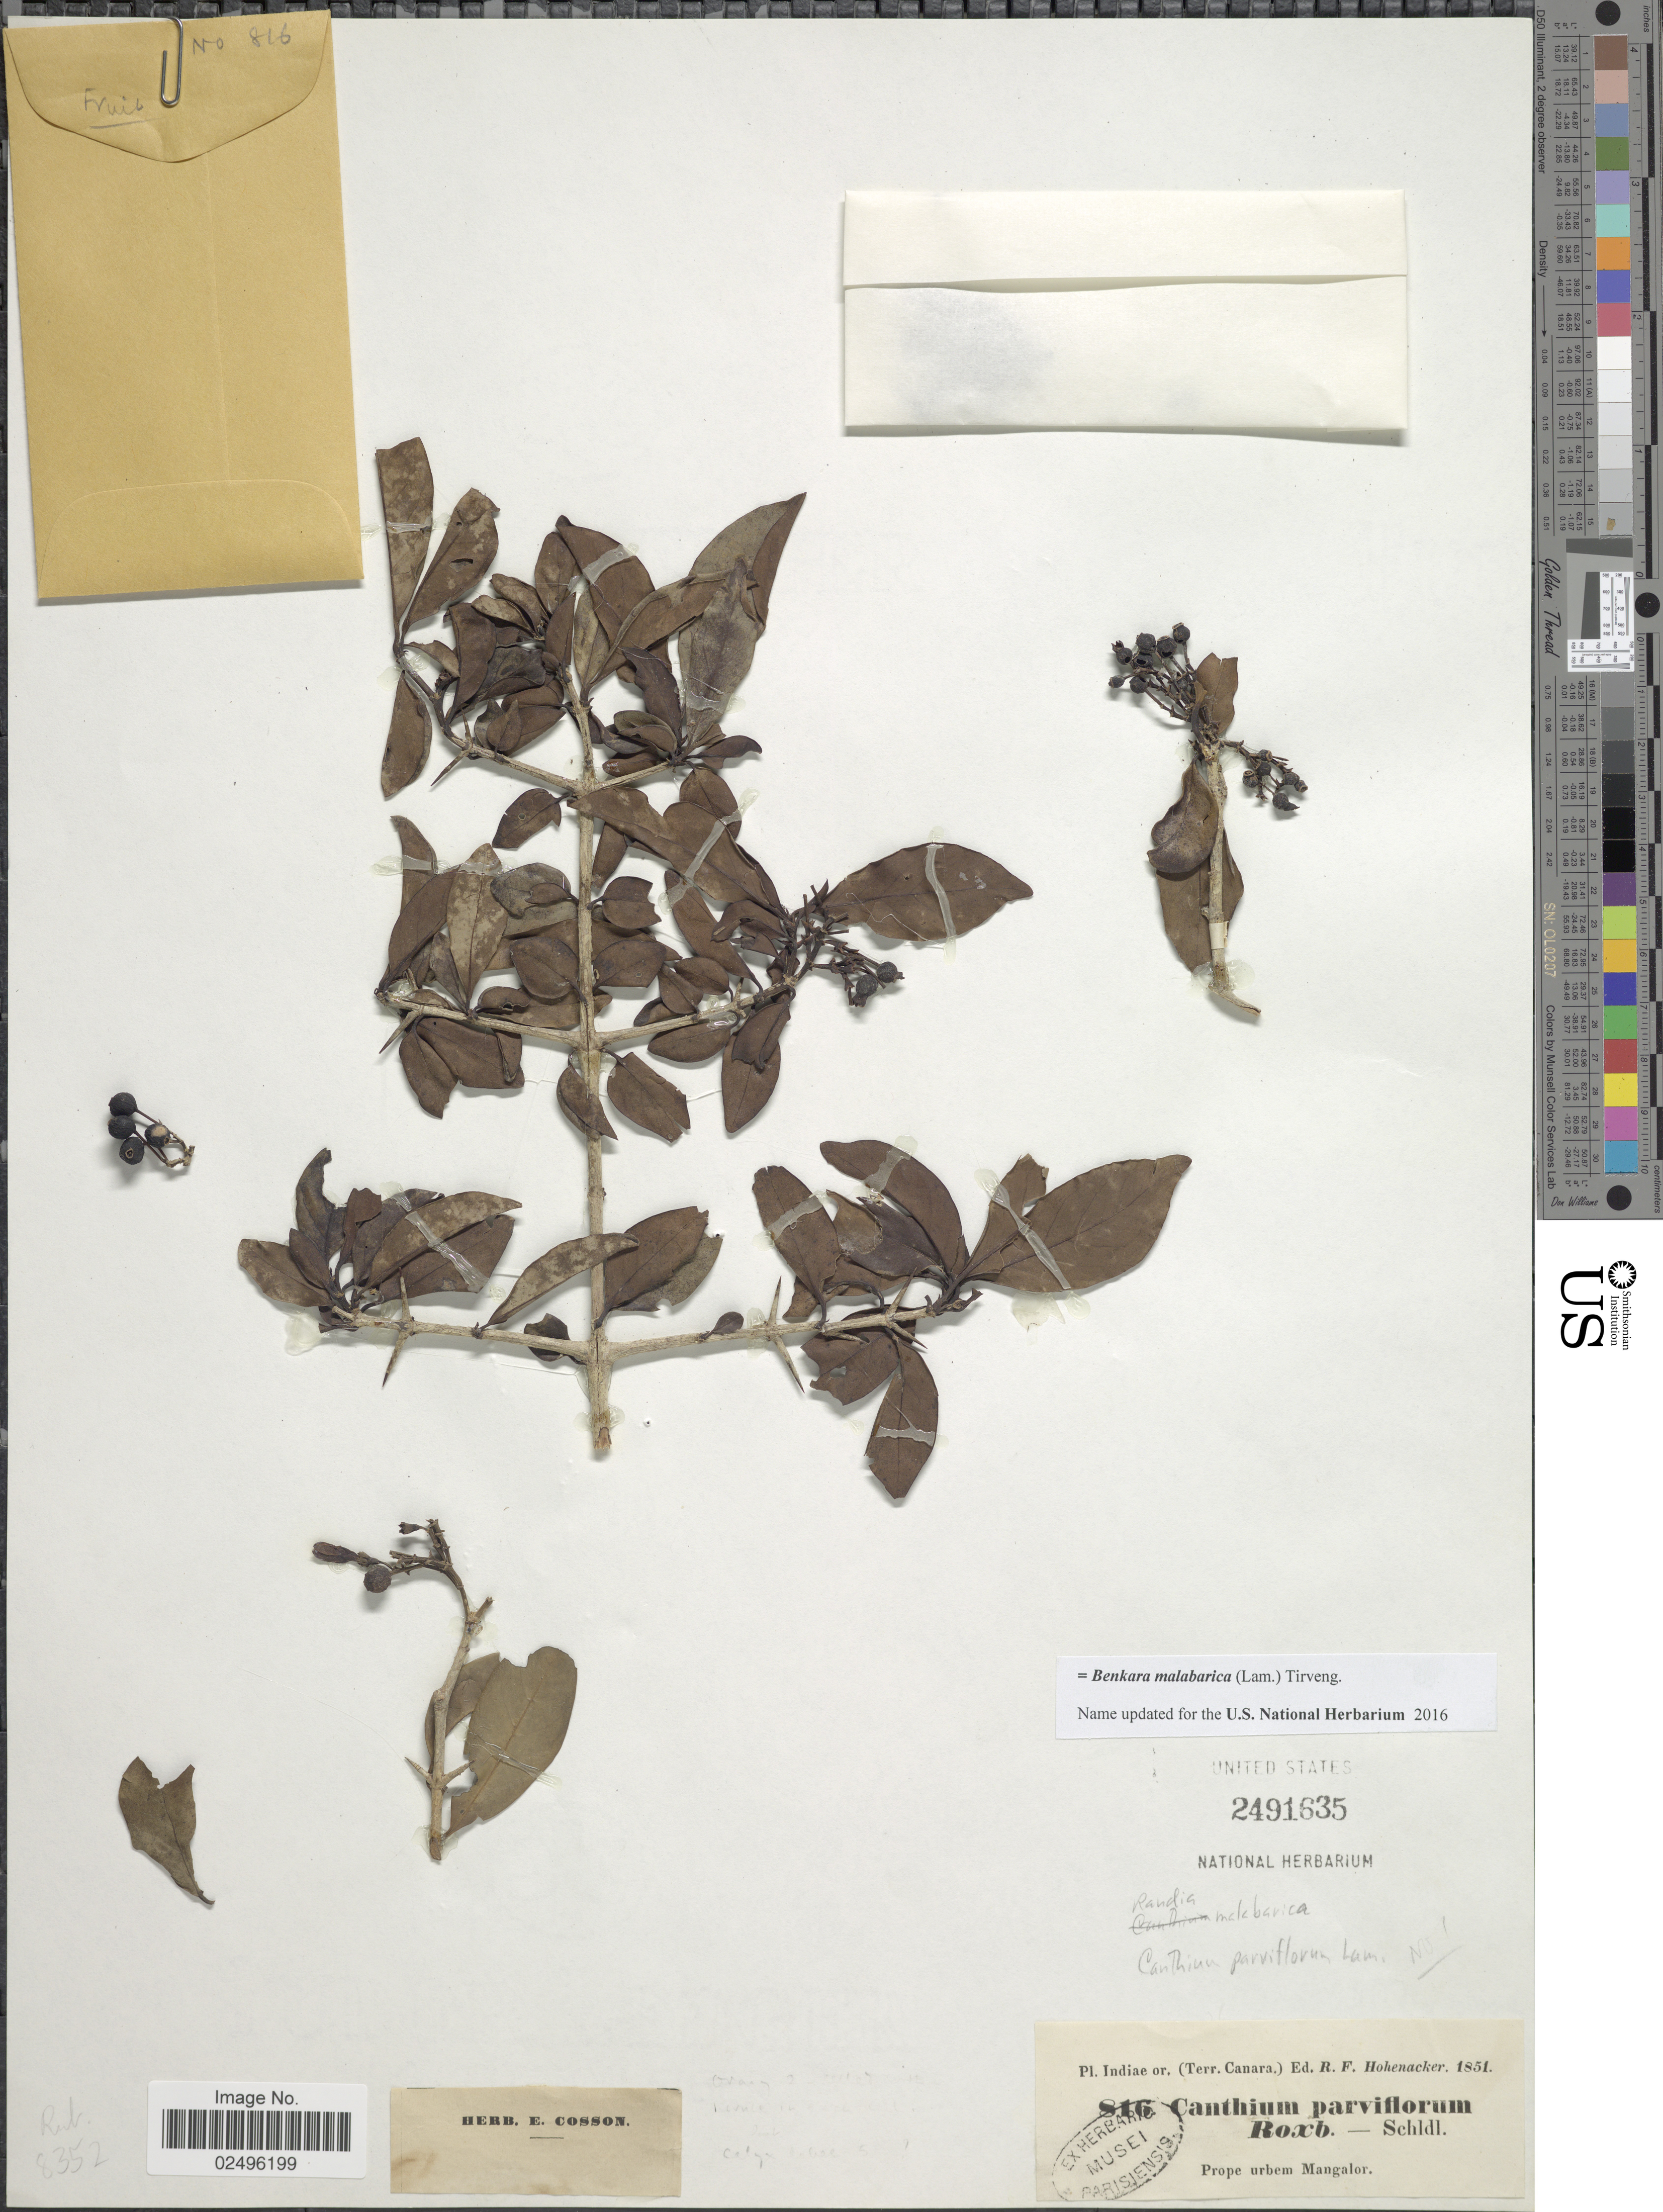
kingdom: Plantae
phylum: Tracheophyta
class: Magnoliopsida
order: Gentianales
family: Rubiaceae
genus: Benkara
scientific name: Benkara malabarica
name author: (Lam.) Tirveng.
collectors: R. F. Hohenacker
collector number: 816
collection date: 1851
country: India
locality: Indiae or. (Terr. Canara). Prope urbem Mangalor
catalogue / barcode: US 2491635